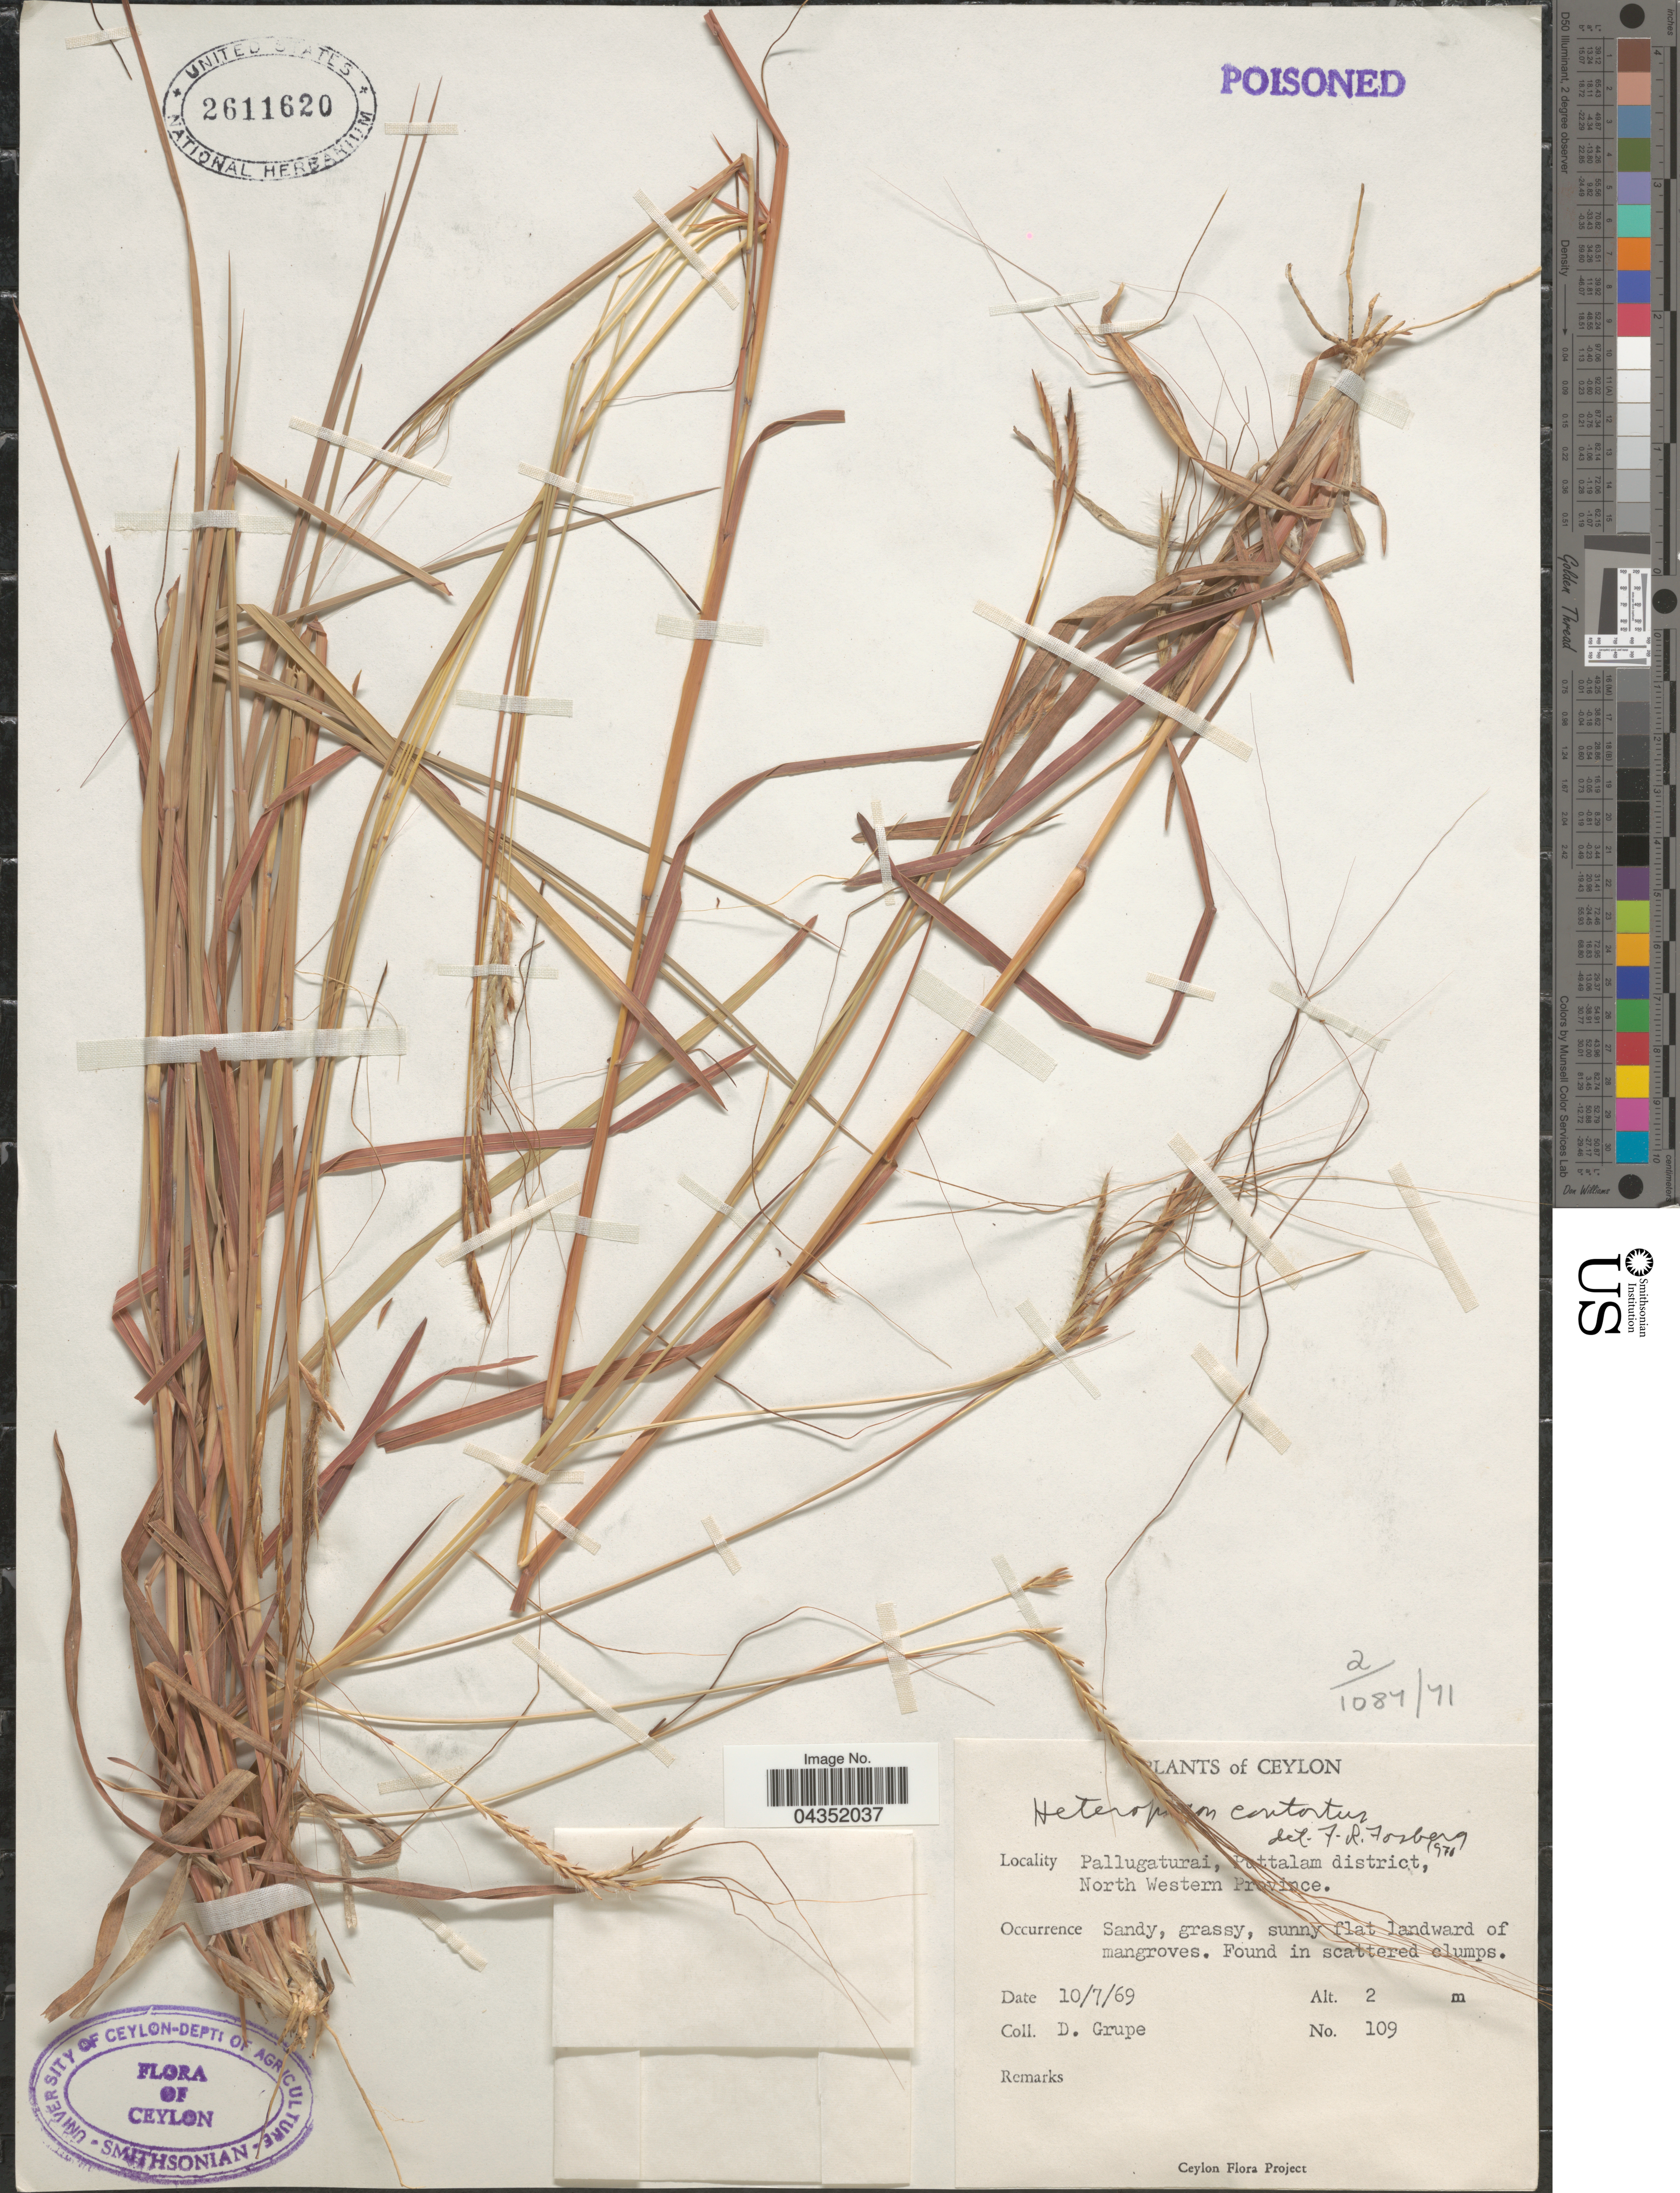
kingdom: Plantae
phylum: Tracheophyta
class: Liliopsida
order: Poales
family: Poaceae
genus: Heteropogon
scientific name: Heteropogon contortus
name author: (L.) P. Beauv. ex Roem. & Schult.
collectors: D. Grupe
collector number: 109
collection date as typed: Transcribed d/m/y: 10/7/69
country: Sri Lanka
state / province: North Western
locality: Ceylon. Pallugaturai, [illegible text]ttalam district.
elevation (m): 2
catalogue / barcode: US 2611620